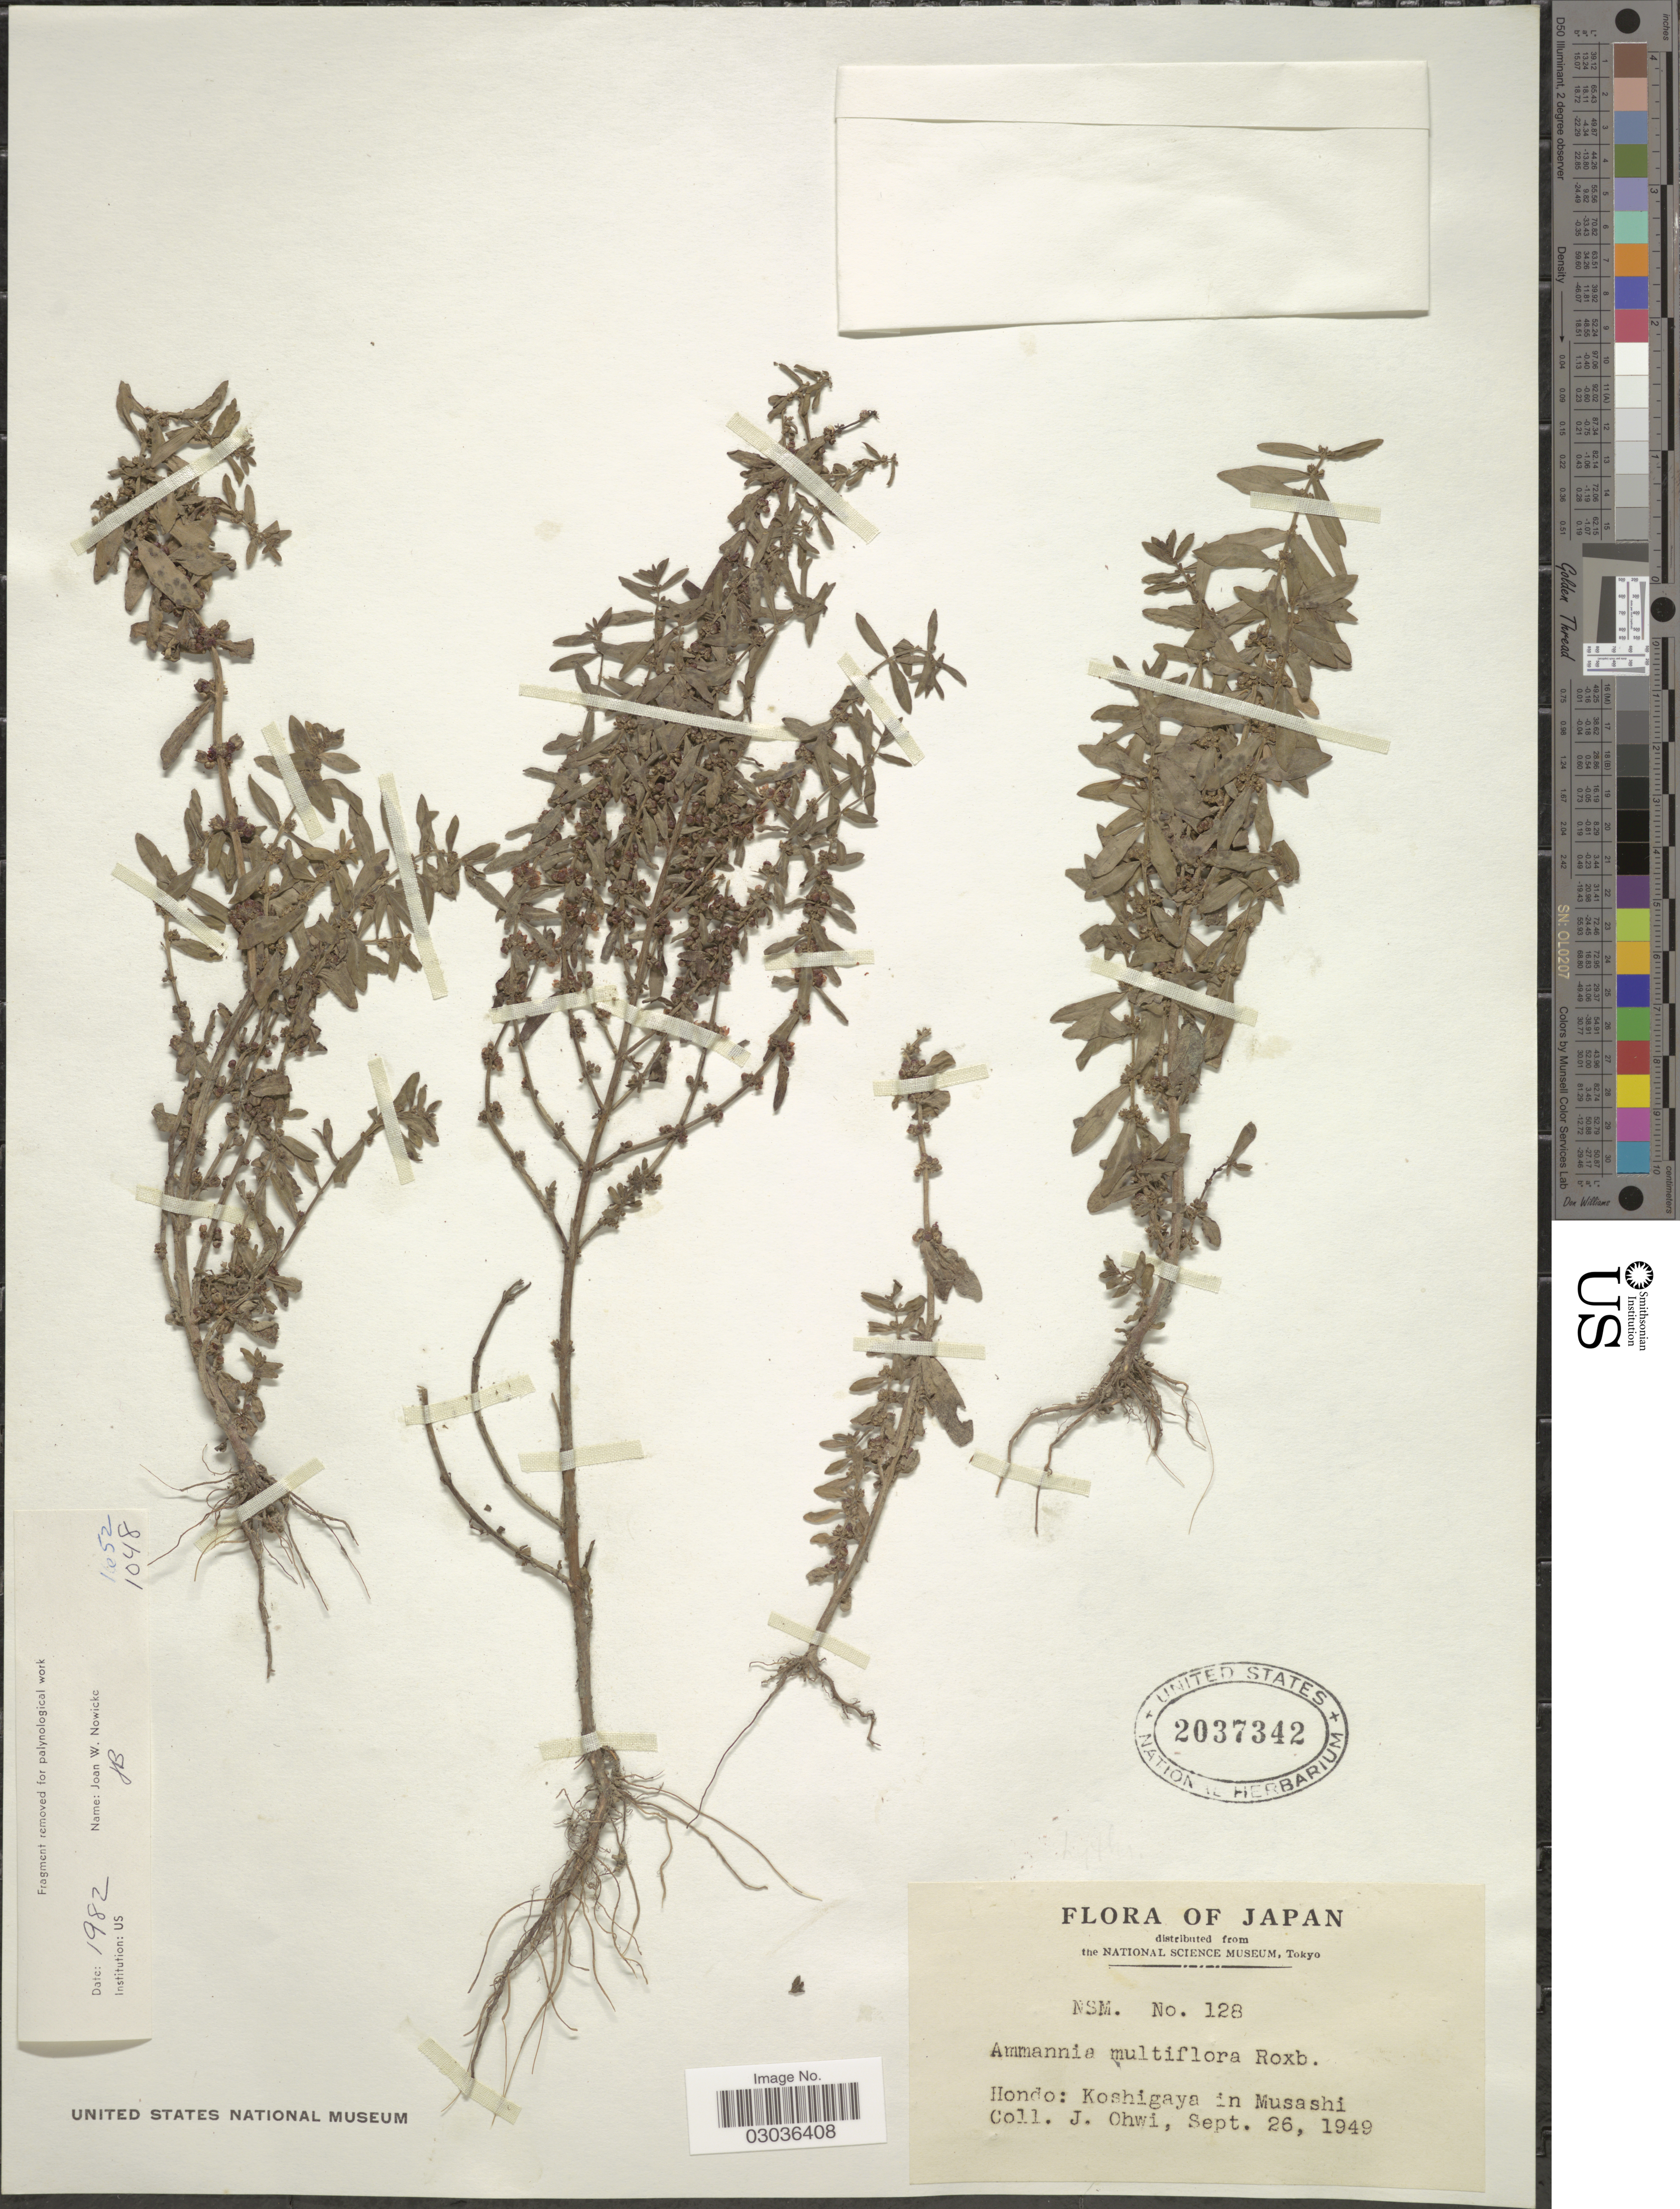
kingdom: Plantae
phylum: Tracheophyta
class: Magnoliopsida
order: Myrtales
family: Lythraceae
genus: Ammannia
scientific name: Ammannia multiflora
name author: Roxb.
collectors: J. Ohwi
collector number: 128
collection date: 1949-09-26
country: Japan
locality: Hondo: Koshigaya in Musashi.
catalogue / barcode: US 2037342